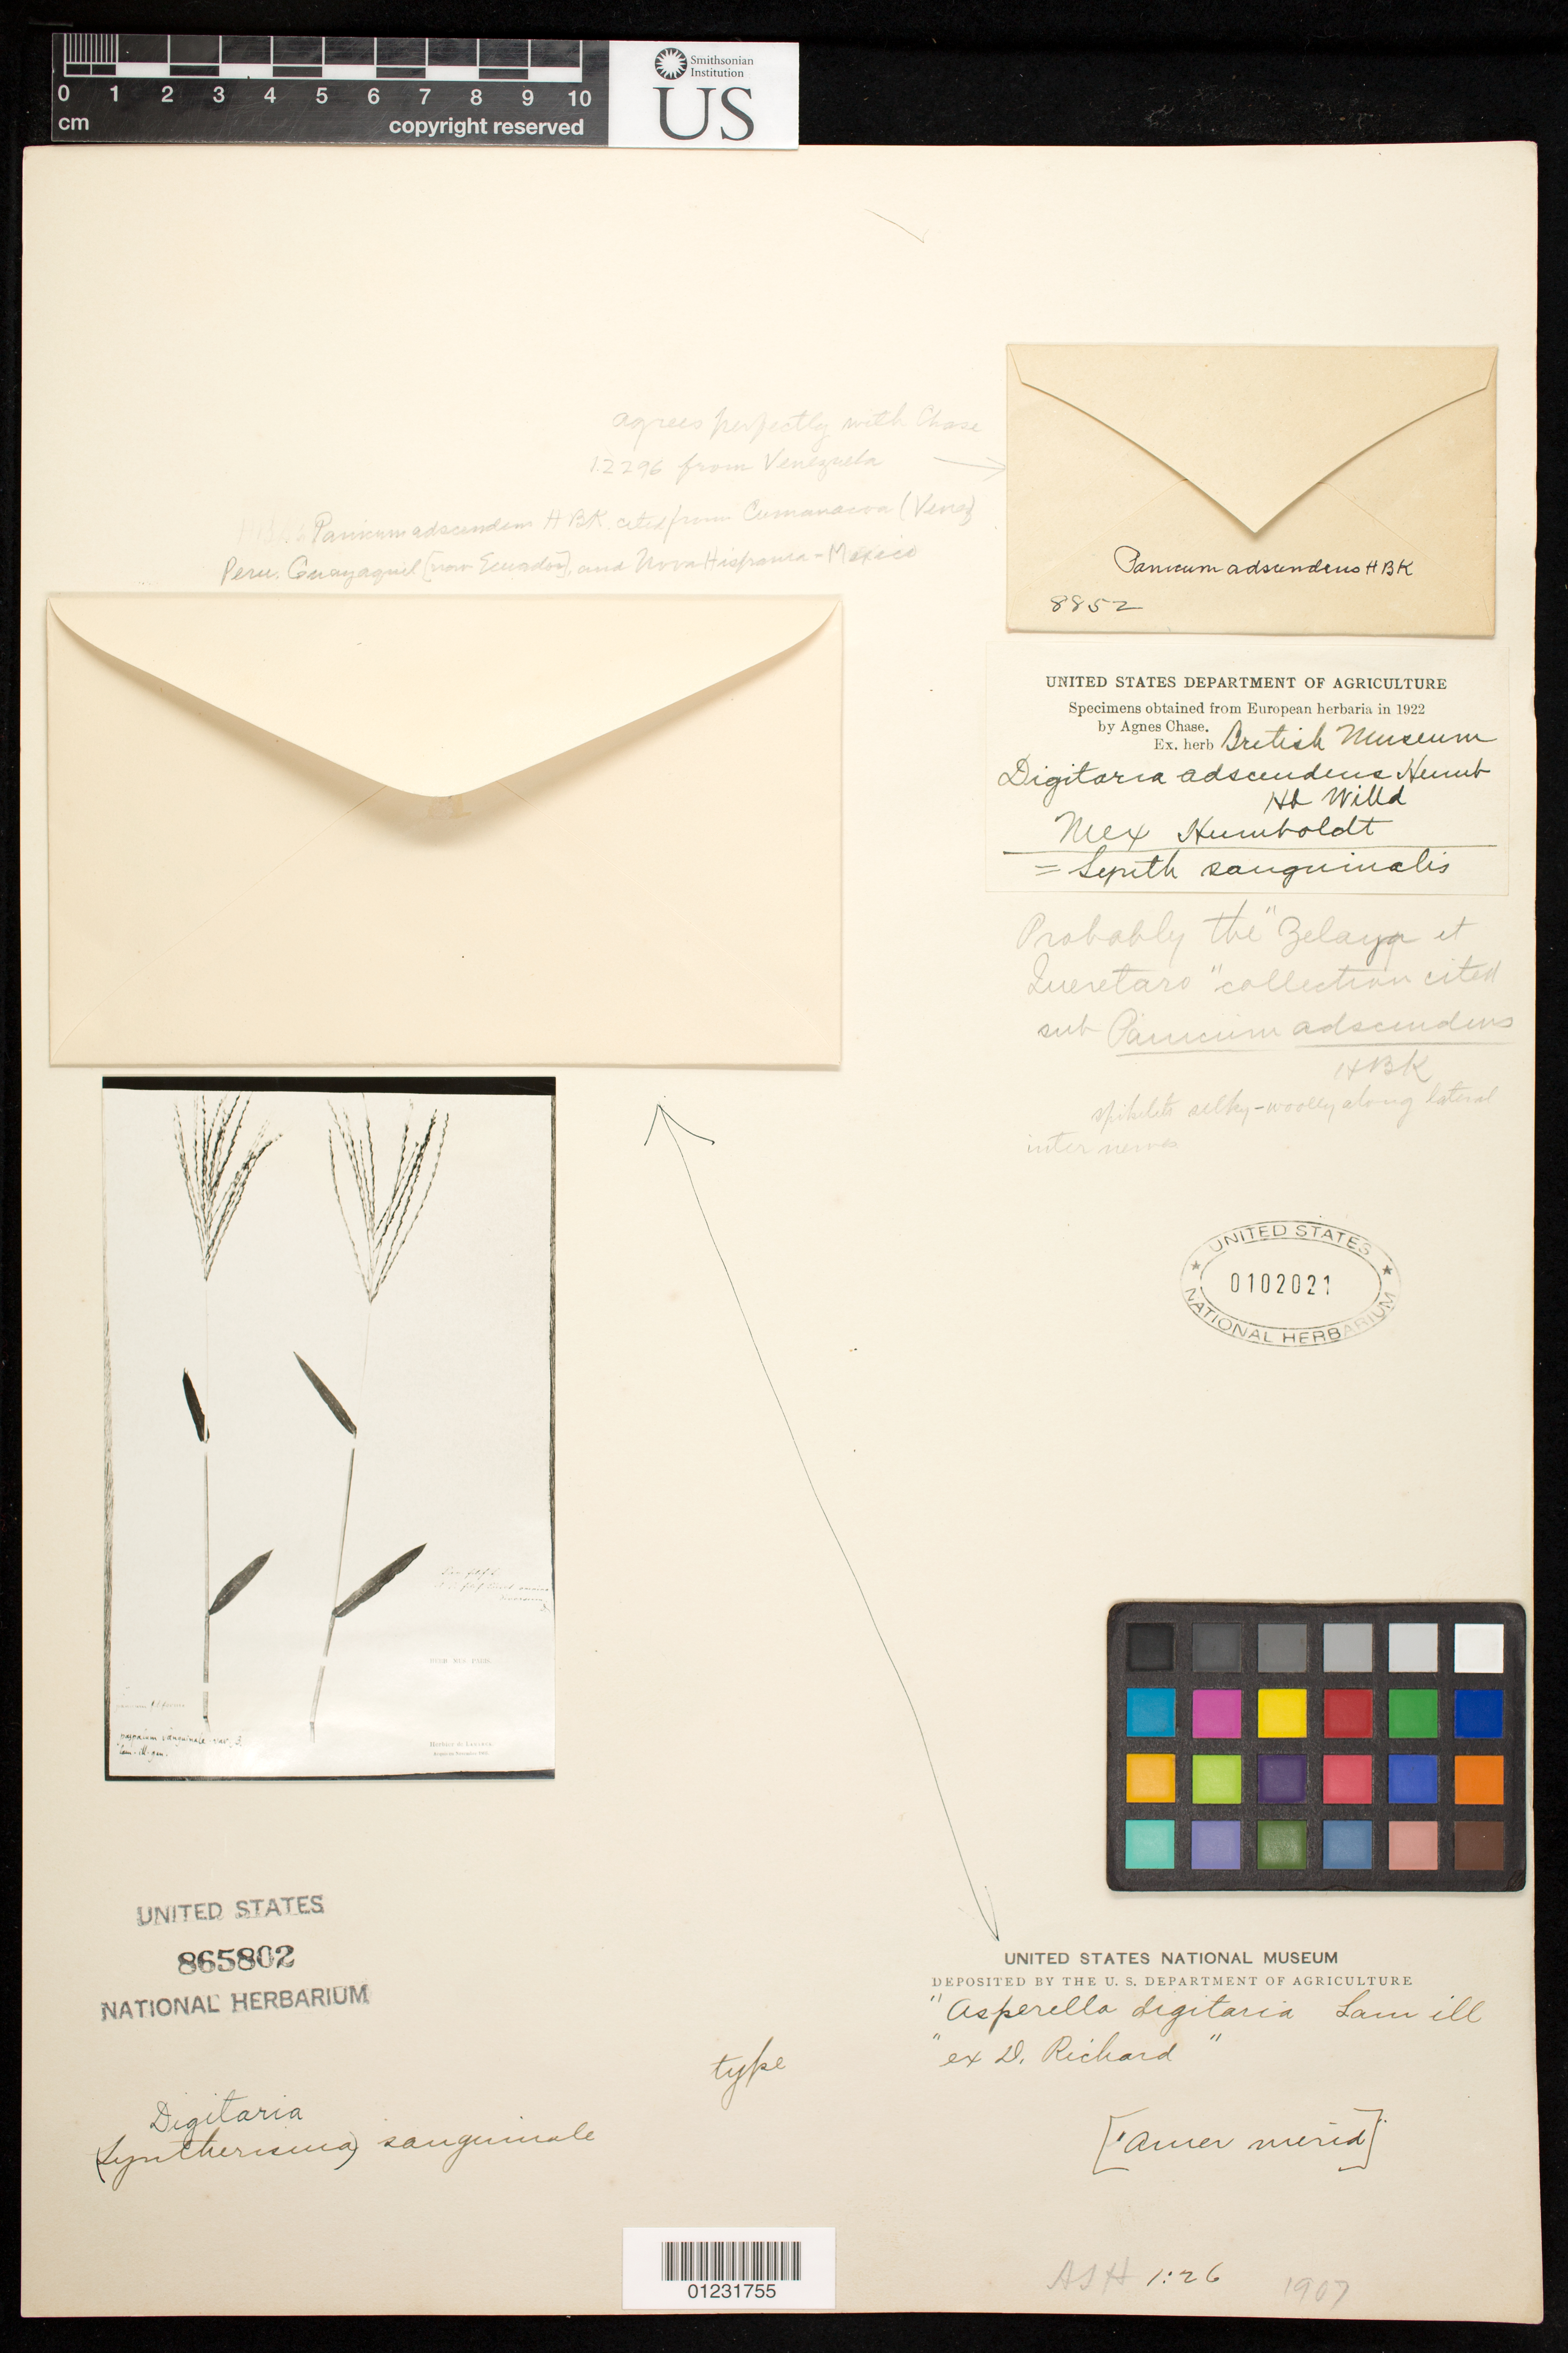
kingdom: Plantae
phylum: Tracheophyta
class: Liliopsida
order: Poales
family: Poaceae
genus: Panicum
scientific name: Panicum adscendens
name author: Kunth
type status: Syntype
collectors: F. W. Humboldt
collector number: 8852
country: Mexico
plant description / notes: Fragmentary material of type specimen ex herb. British.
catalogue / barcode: US 102021